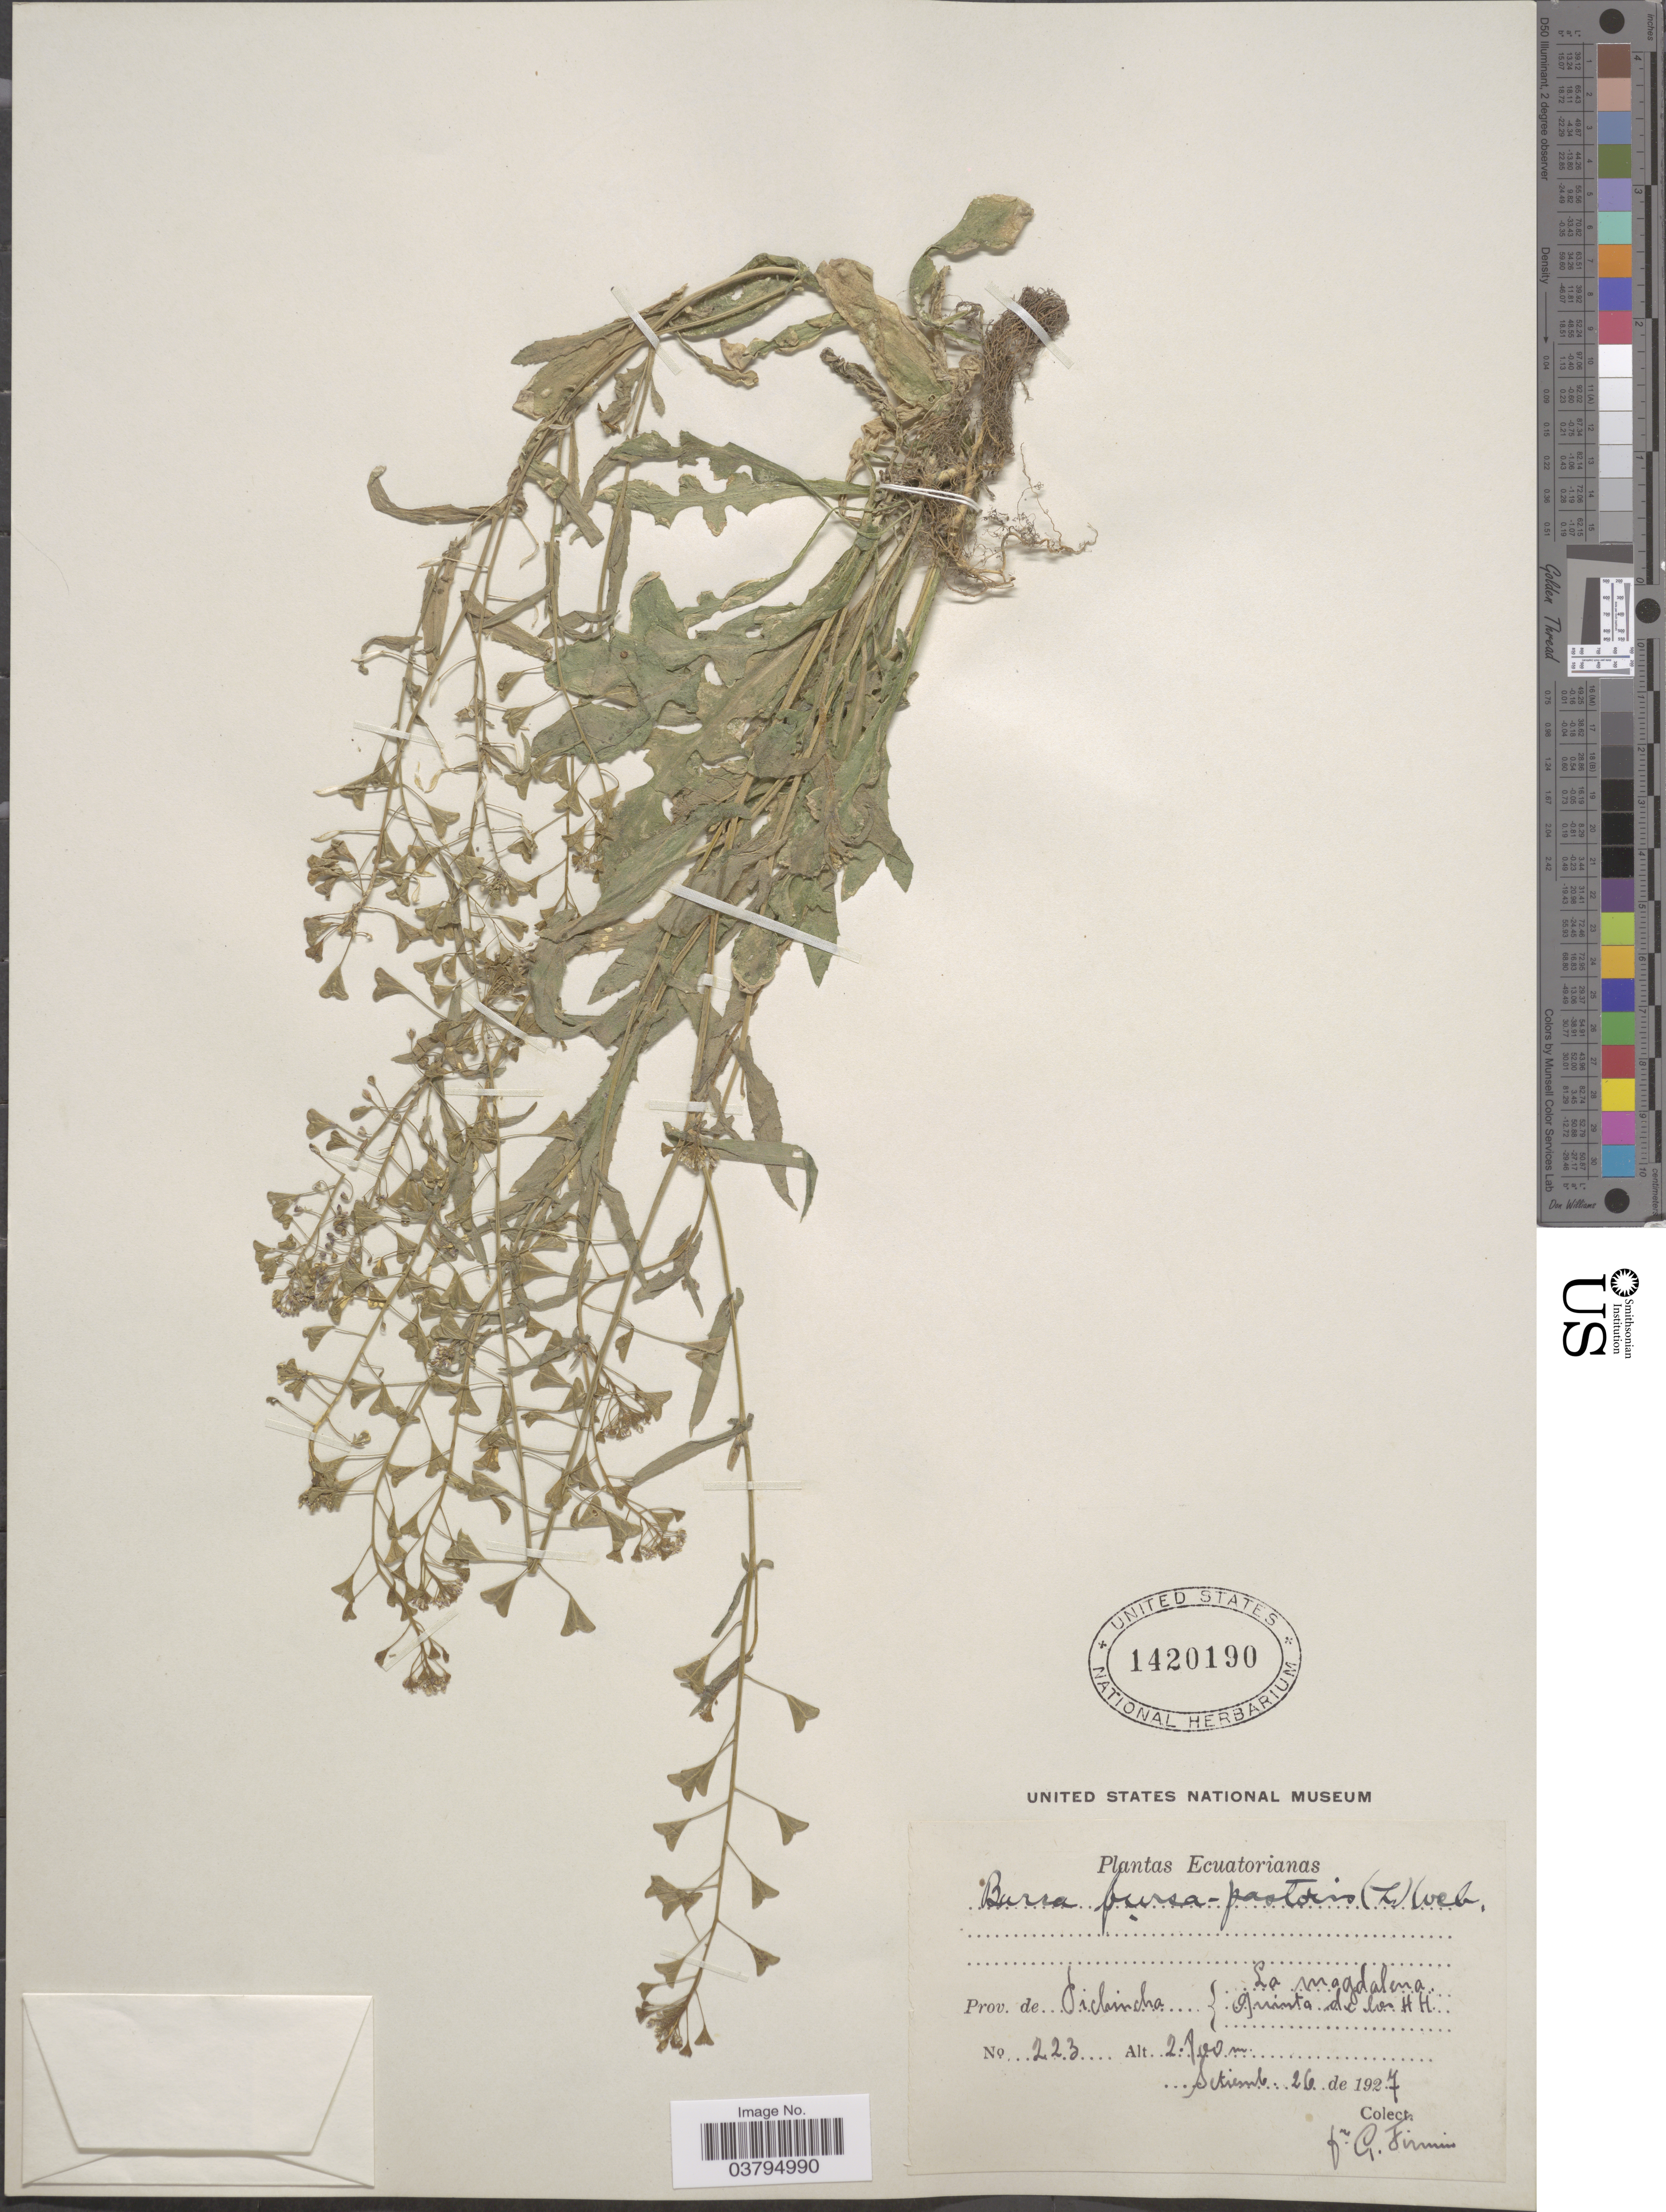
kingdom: Plantae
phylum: Tracheophyta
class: Magnoliopsida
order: Brassicales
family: Brassicaceae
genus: Capsella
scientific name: Capsella bursa-pastoris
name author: (L.) Medik.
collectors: F. Firmin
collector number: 223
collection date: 1927-09-26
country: Ecuador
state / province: Pichincha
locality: La Magdalena Quinta de los H.H.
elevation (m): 2800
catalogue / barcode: US 1420190